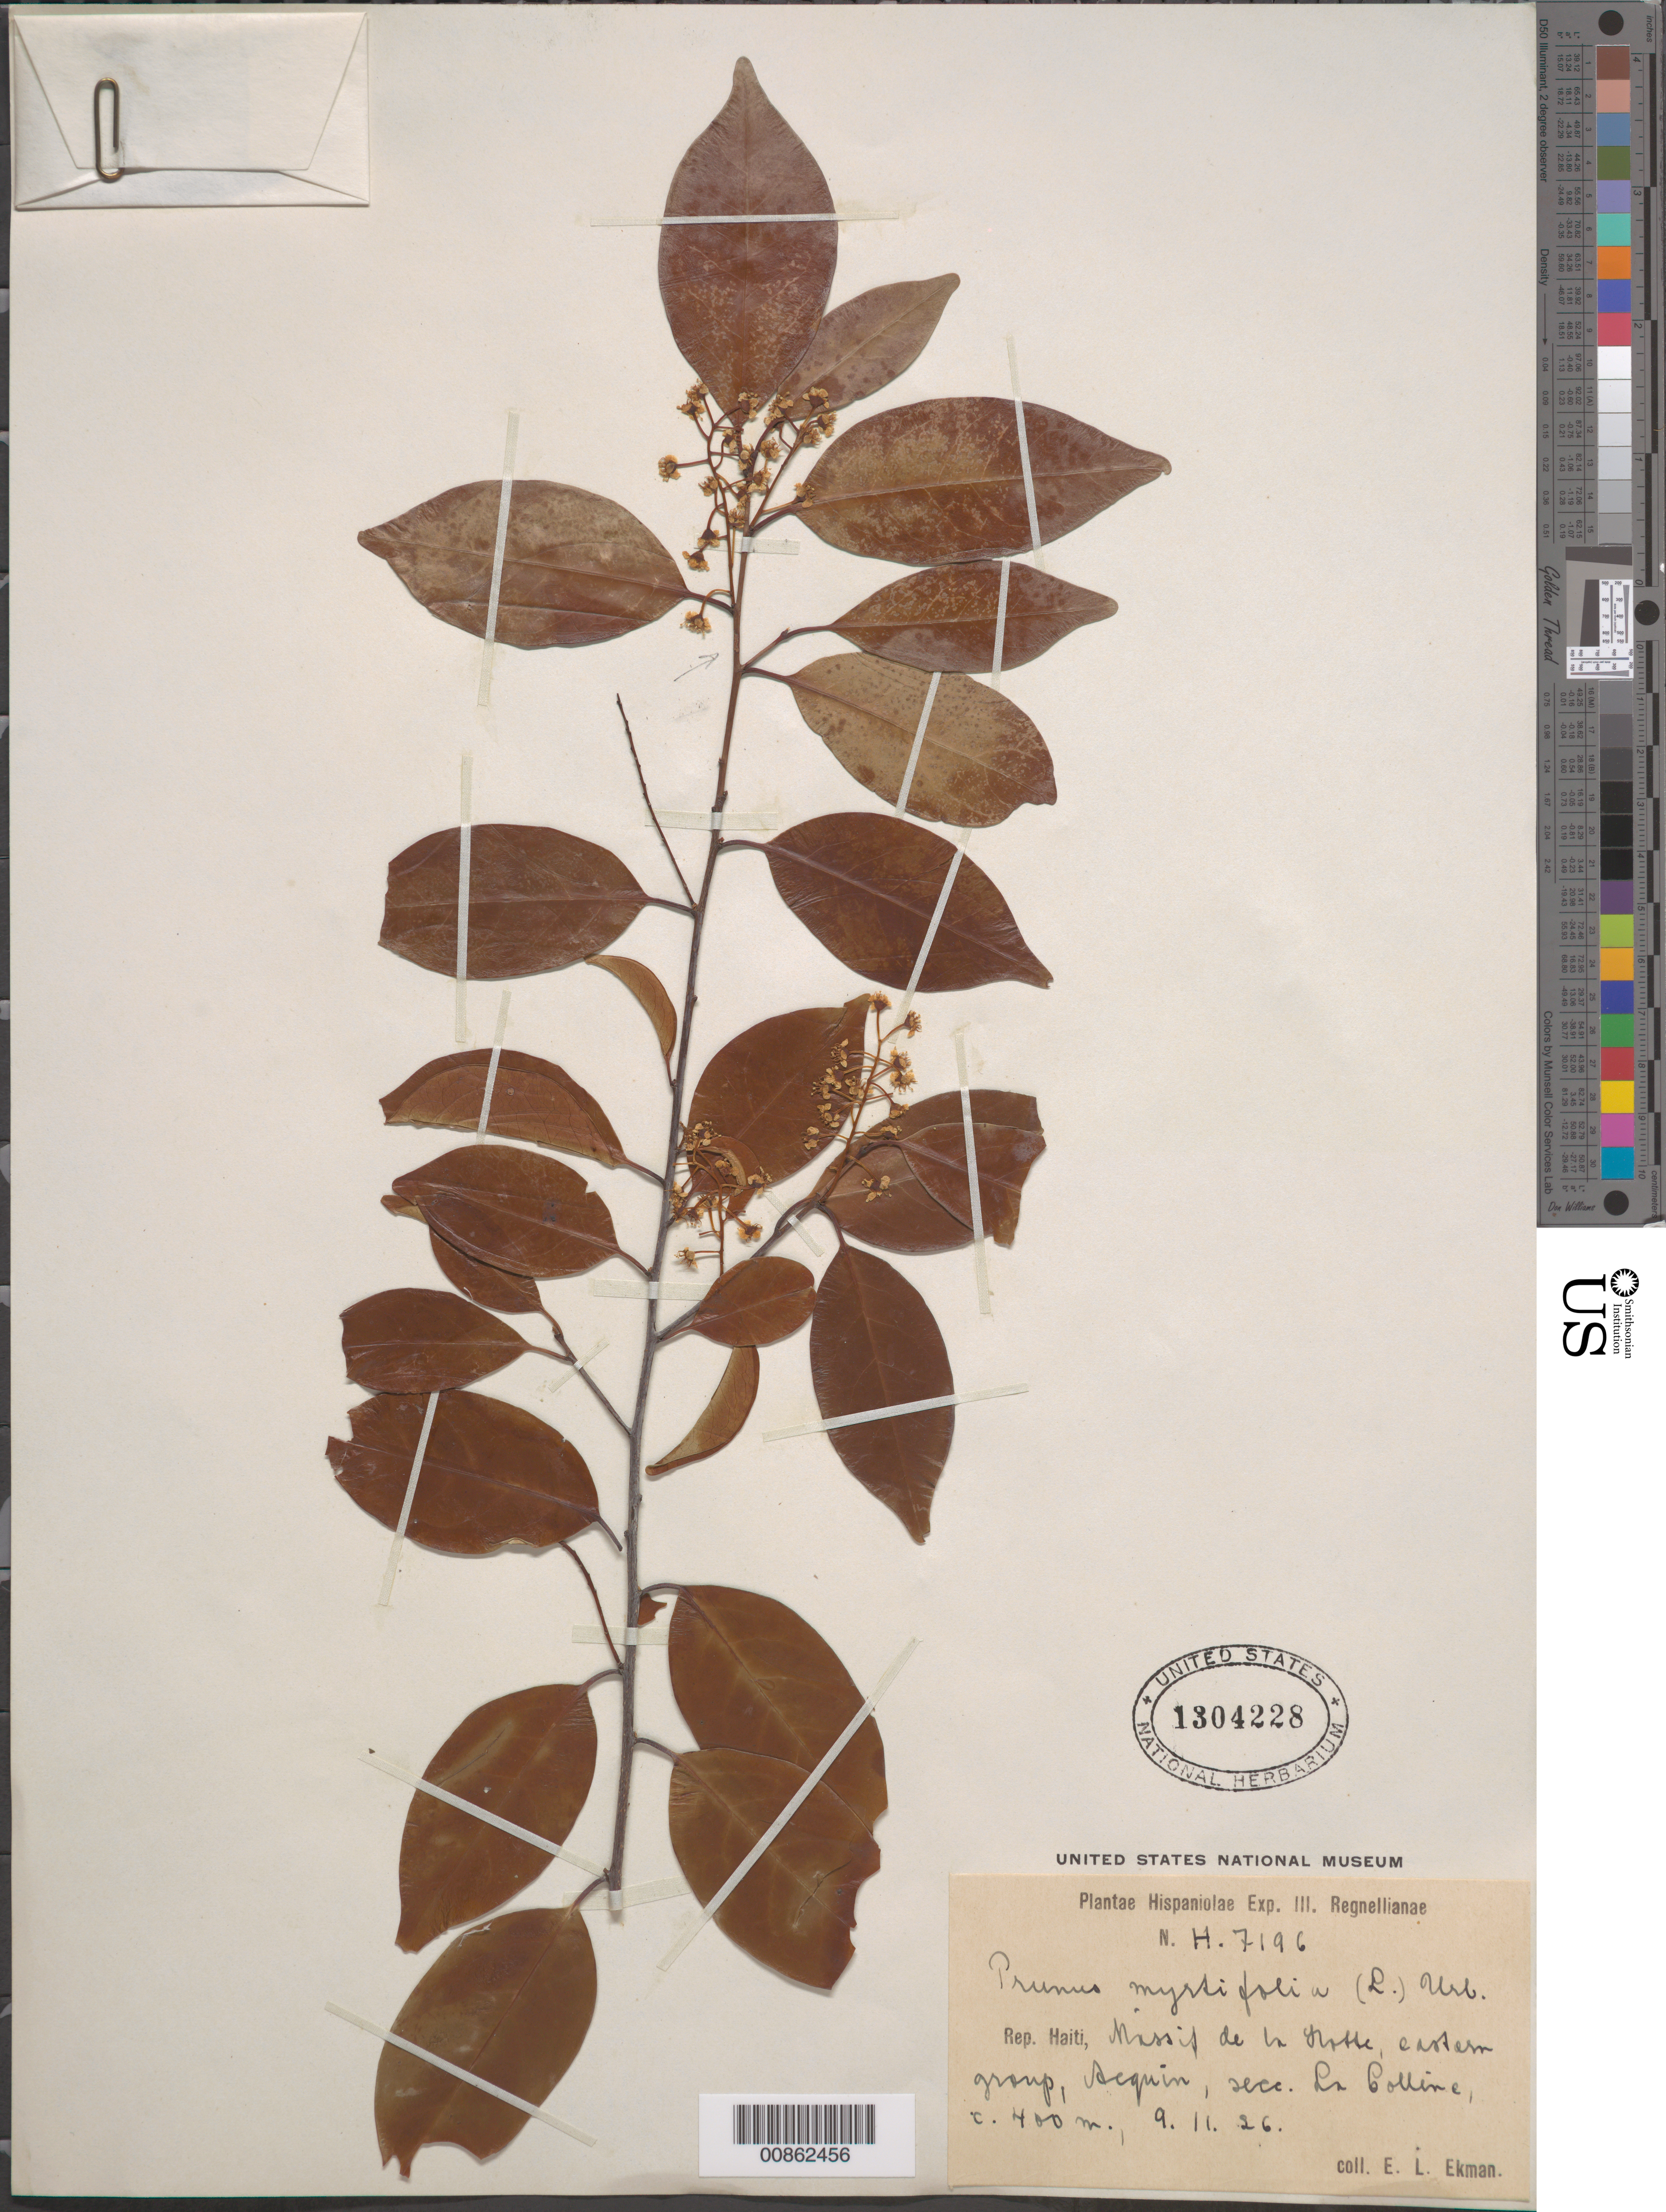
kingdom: Plantae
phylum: Tracheophyta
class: Magnoliopsida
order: Rosales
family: Rosaceae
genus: Prunus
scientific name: Prunus myrtifolia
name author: (L.) Urb.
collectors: E. L. Ekman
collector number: H 7196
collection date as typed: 09 Nov 1926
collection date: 1926-11-09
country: Haiti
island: Hispaniola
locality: Massif de la Hotte, eastern group, Acquin, secc. La Colline.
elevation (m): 400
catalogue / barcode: US 1304228